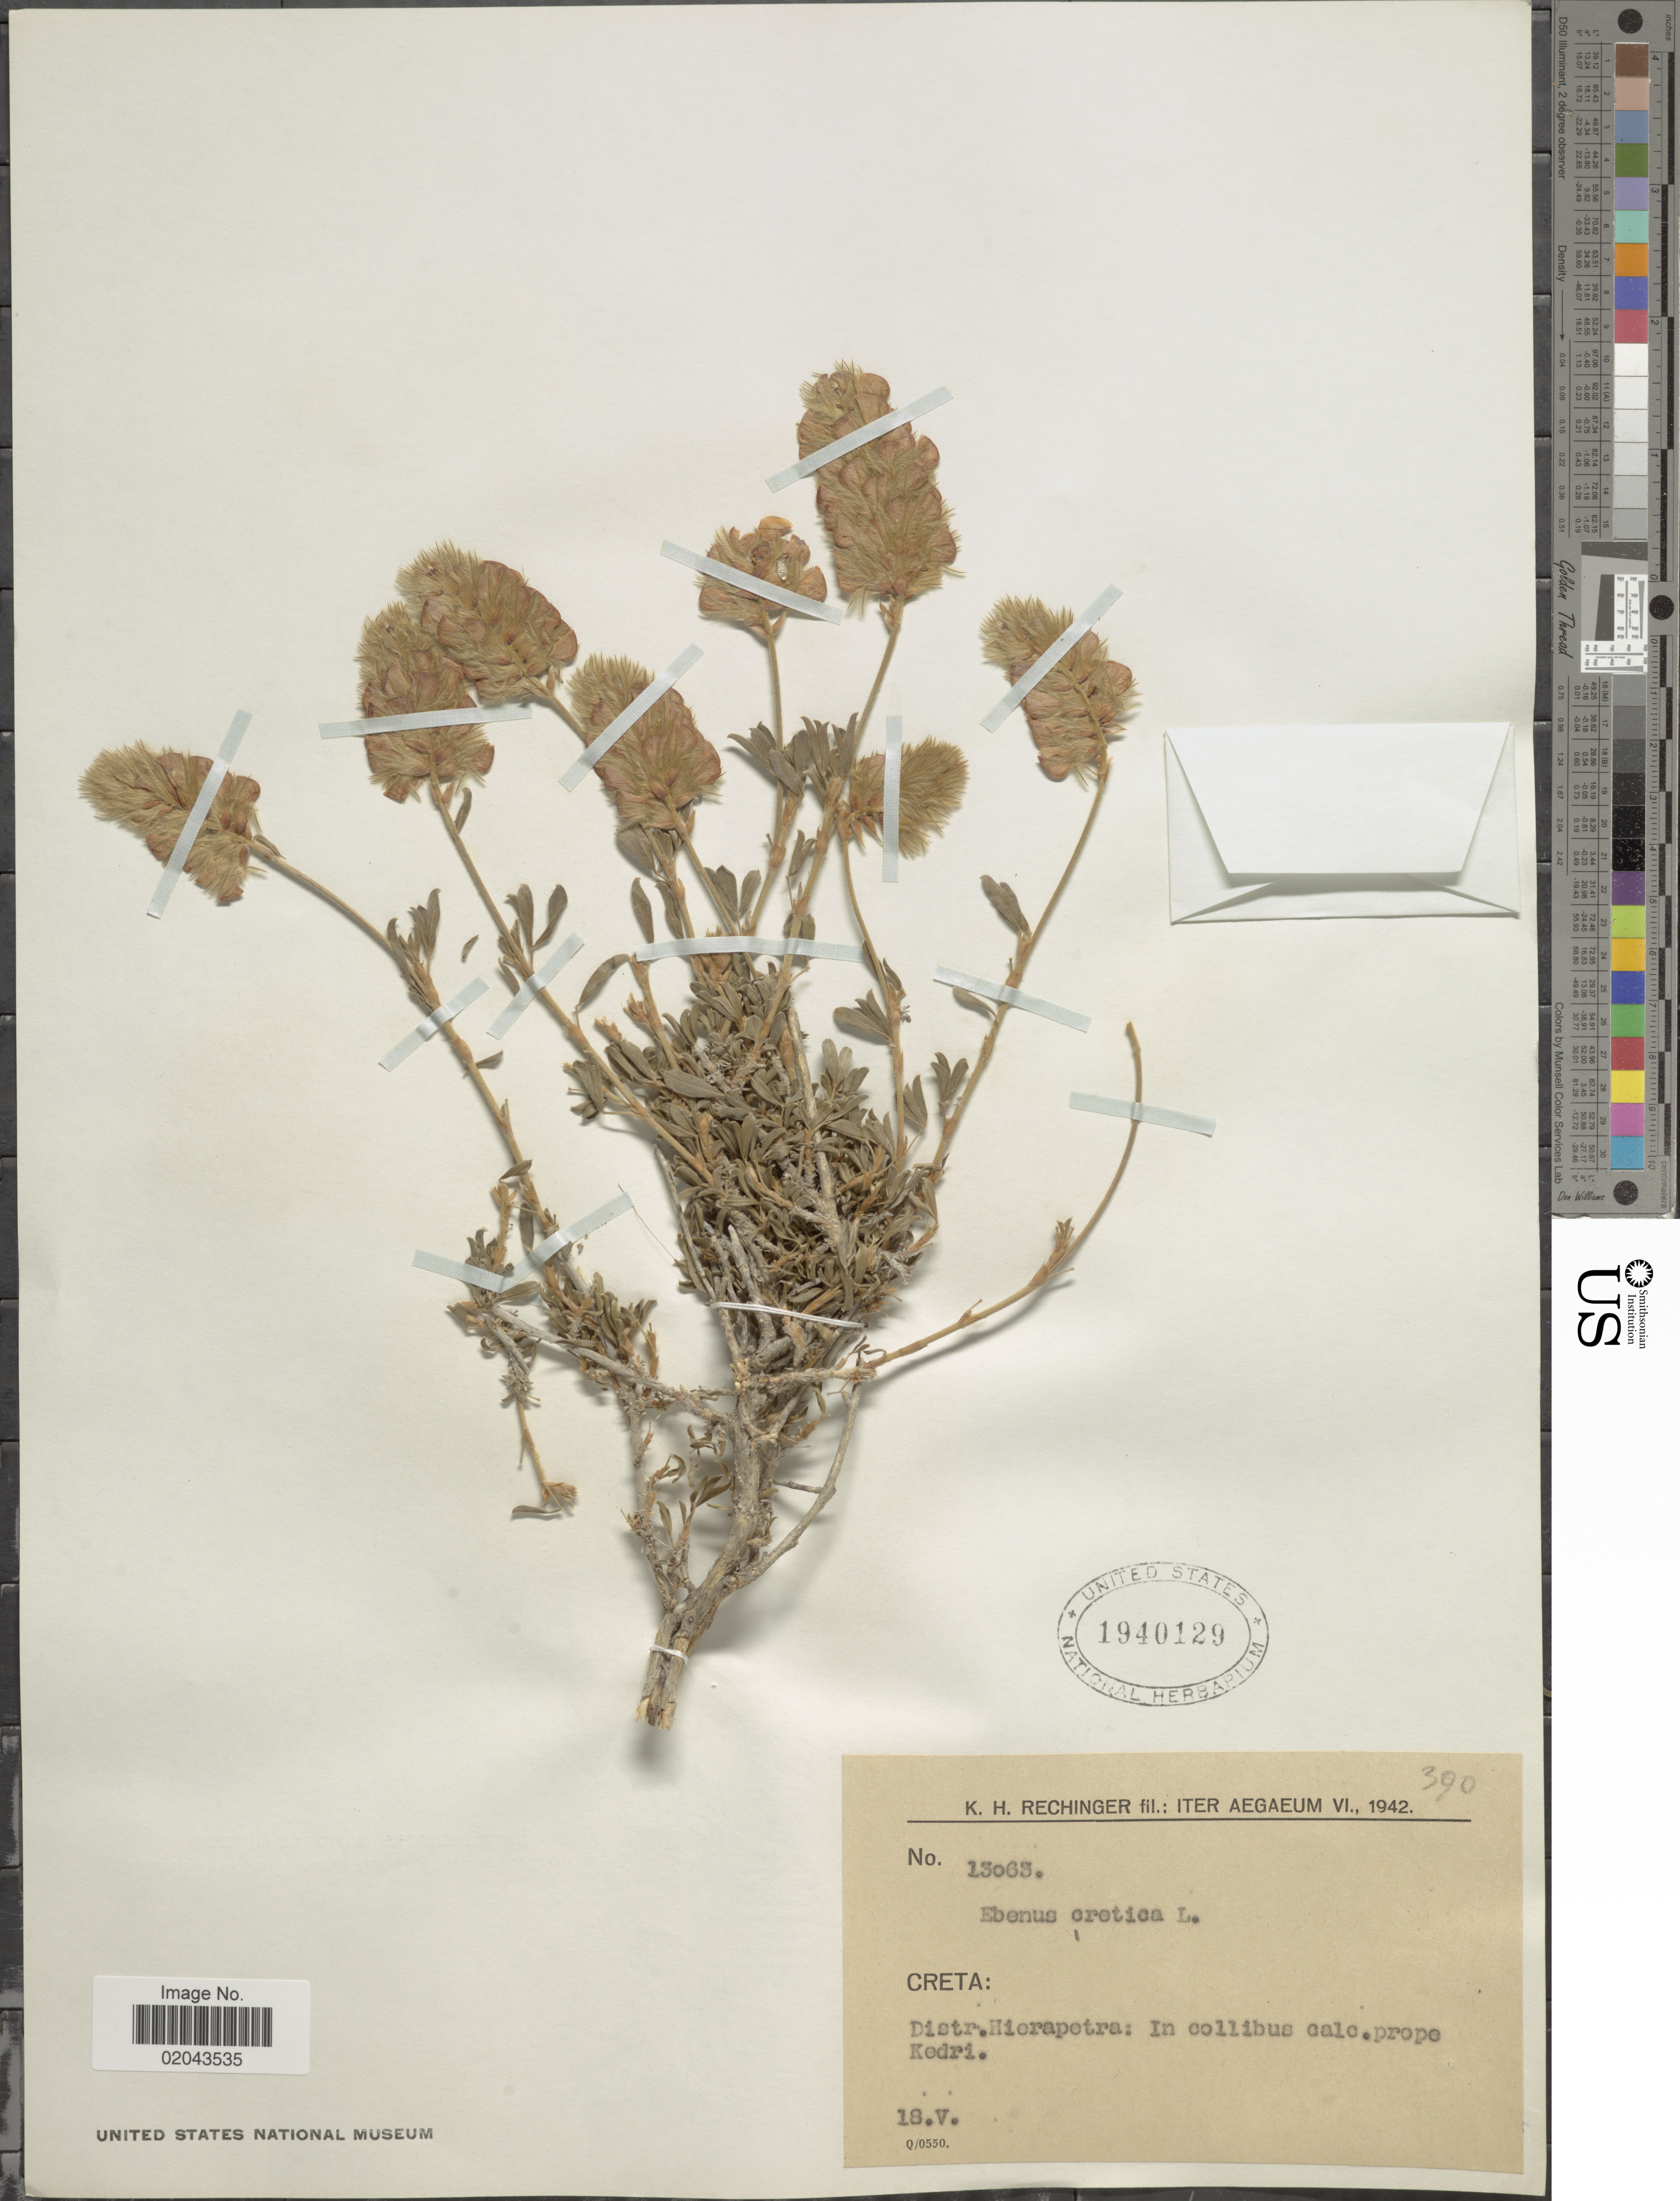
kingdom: Plantae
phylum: Tracheophyta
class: Magnoliopsida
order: Fabales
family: Fabaceae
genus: Ebenus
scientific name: Ebenus cretica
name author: L. f.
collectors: K. H. Rechinger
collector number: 13063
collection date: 1942-05-18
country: Greece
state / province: Crete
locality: Creta, Hierapetra: in collibus calc. prope Kedri.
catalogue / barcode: US 1940129